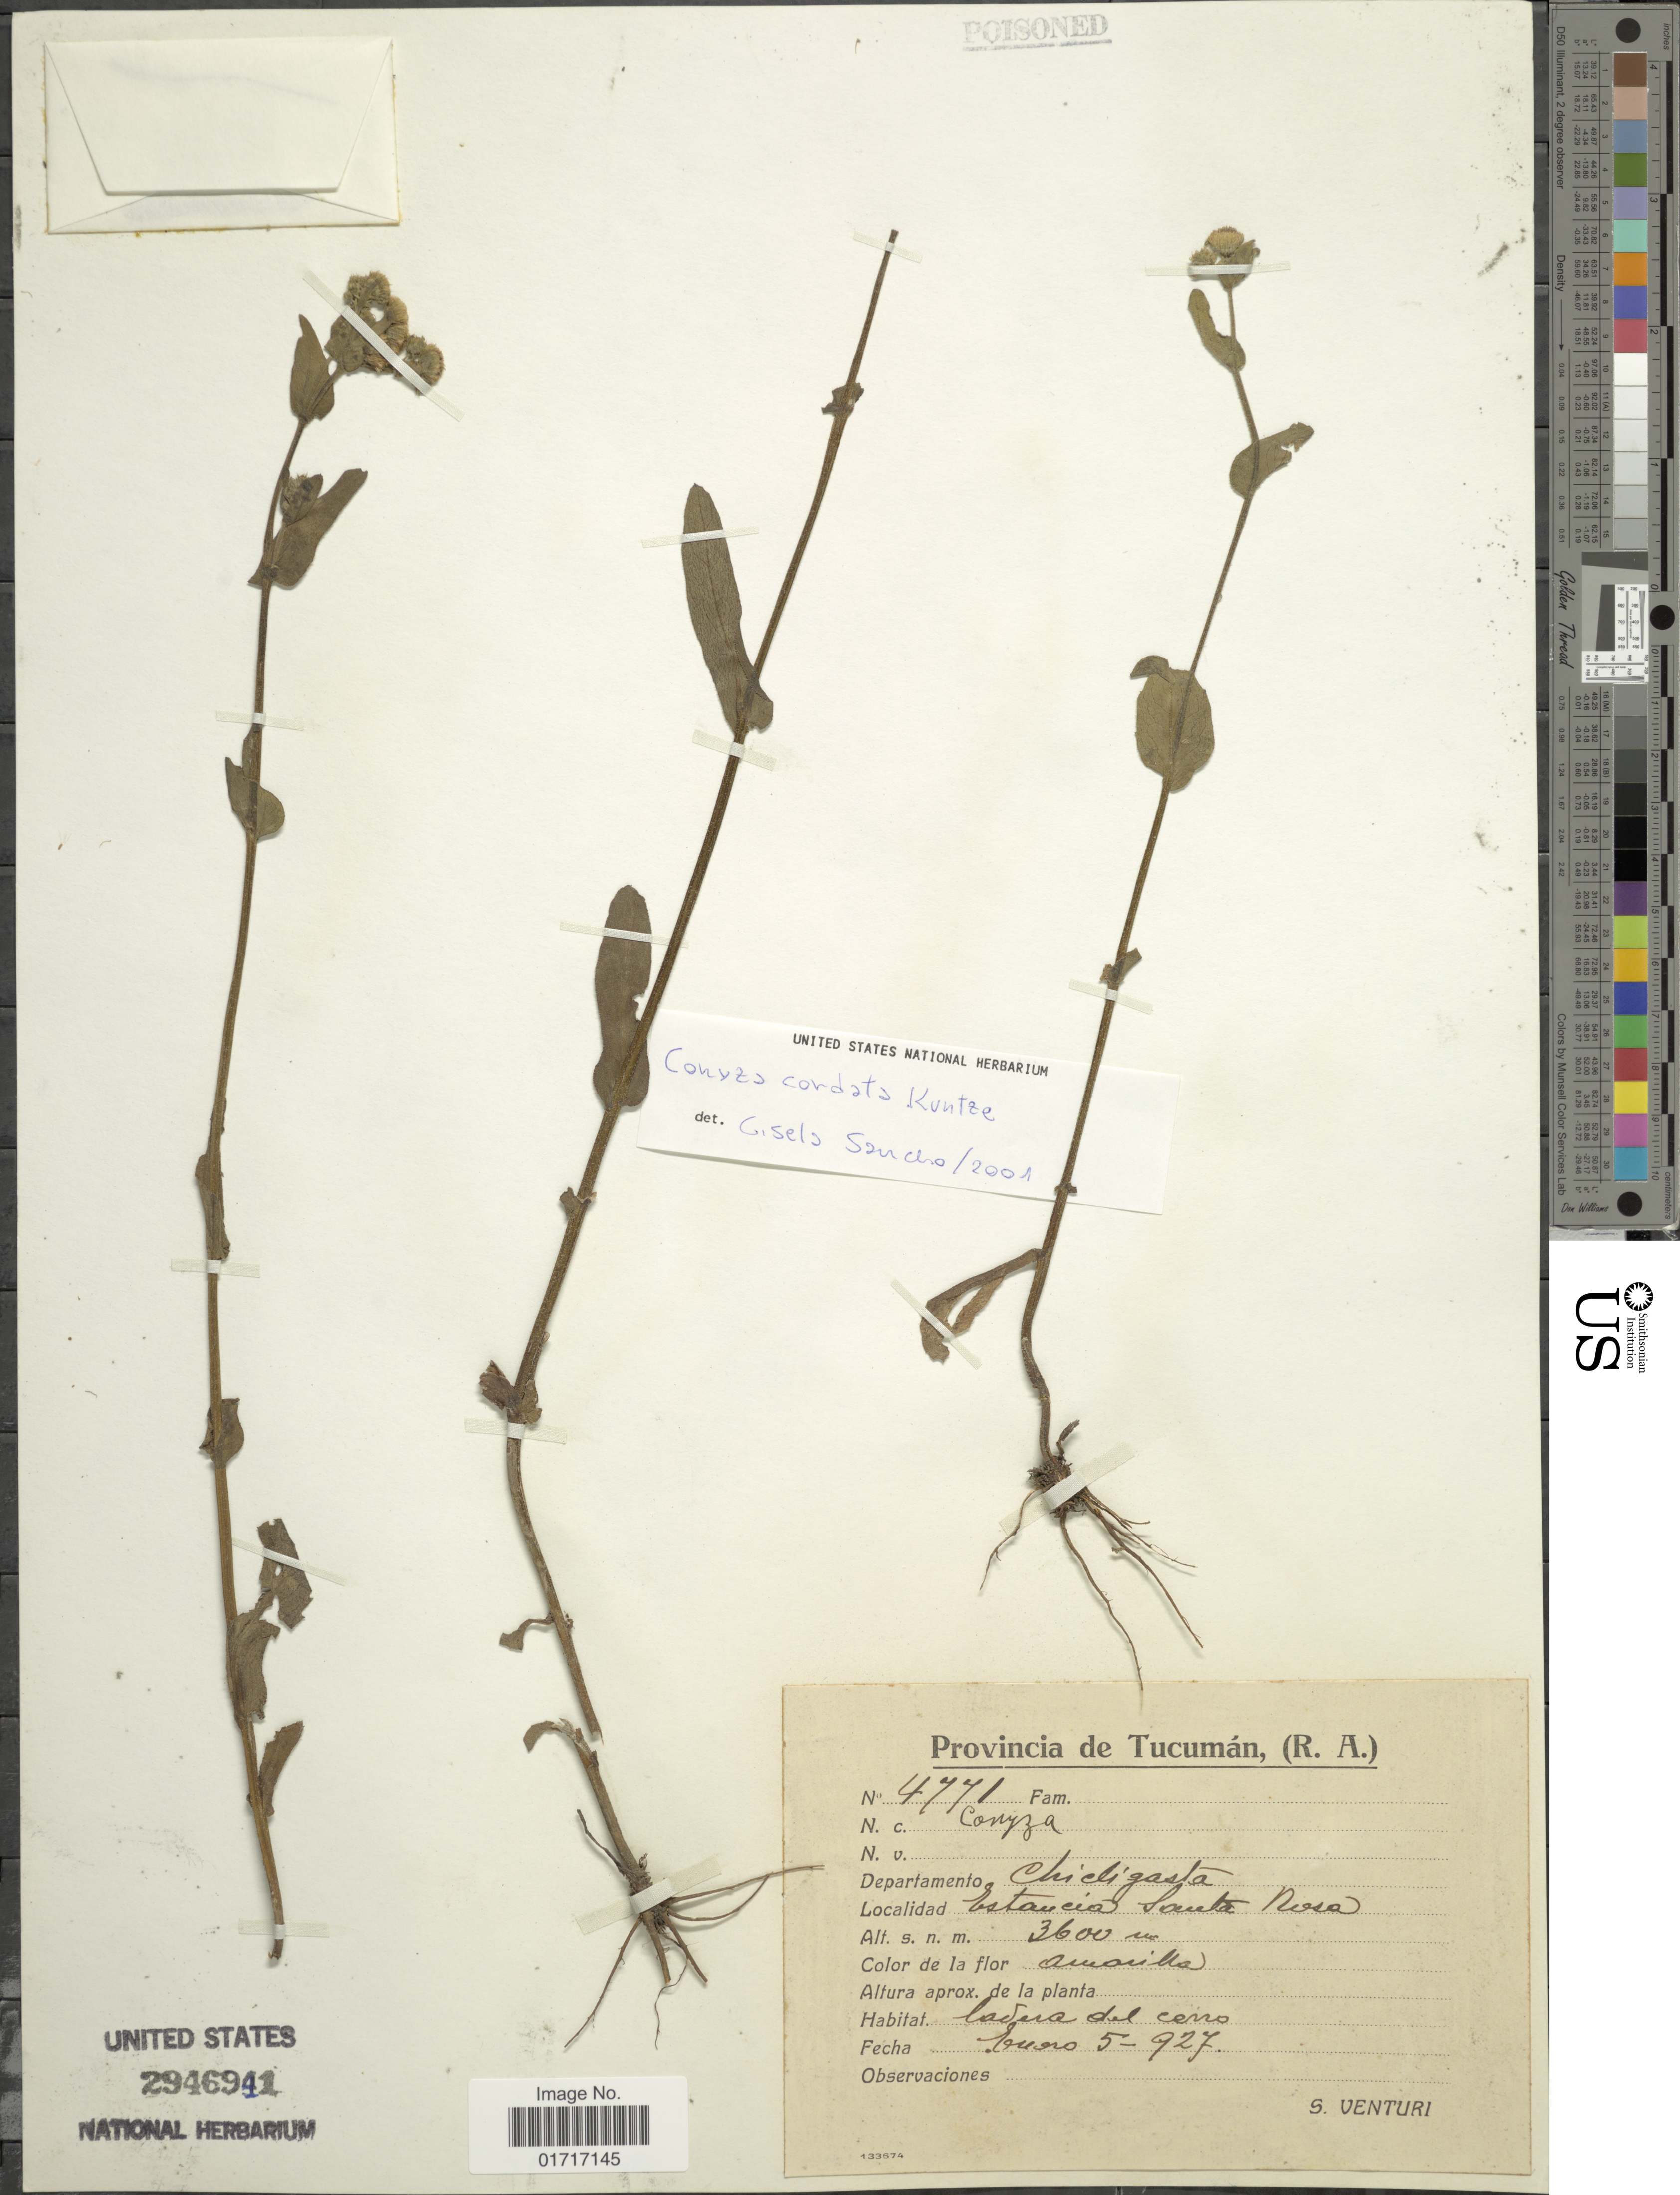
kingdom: Plantae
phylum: Tracheophyta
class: Magnoliopsida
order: Asterales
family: Asteraceae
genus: Conyza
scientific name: Conyza cordata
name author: Kuntze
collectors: S. Venturi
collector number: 4771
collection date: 1927-01-05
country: Argentina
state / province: Tucuman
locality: Departamento Chicligasta, Estancia Santa Rosa.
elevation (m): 3600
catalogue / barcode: US 2946941